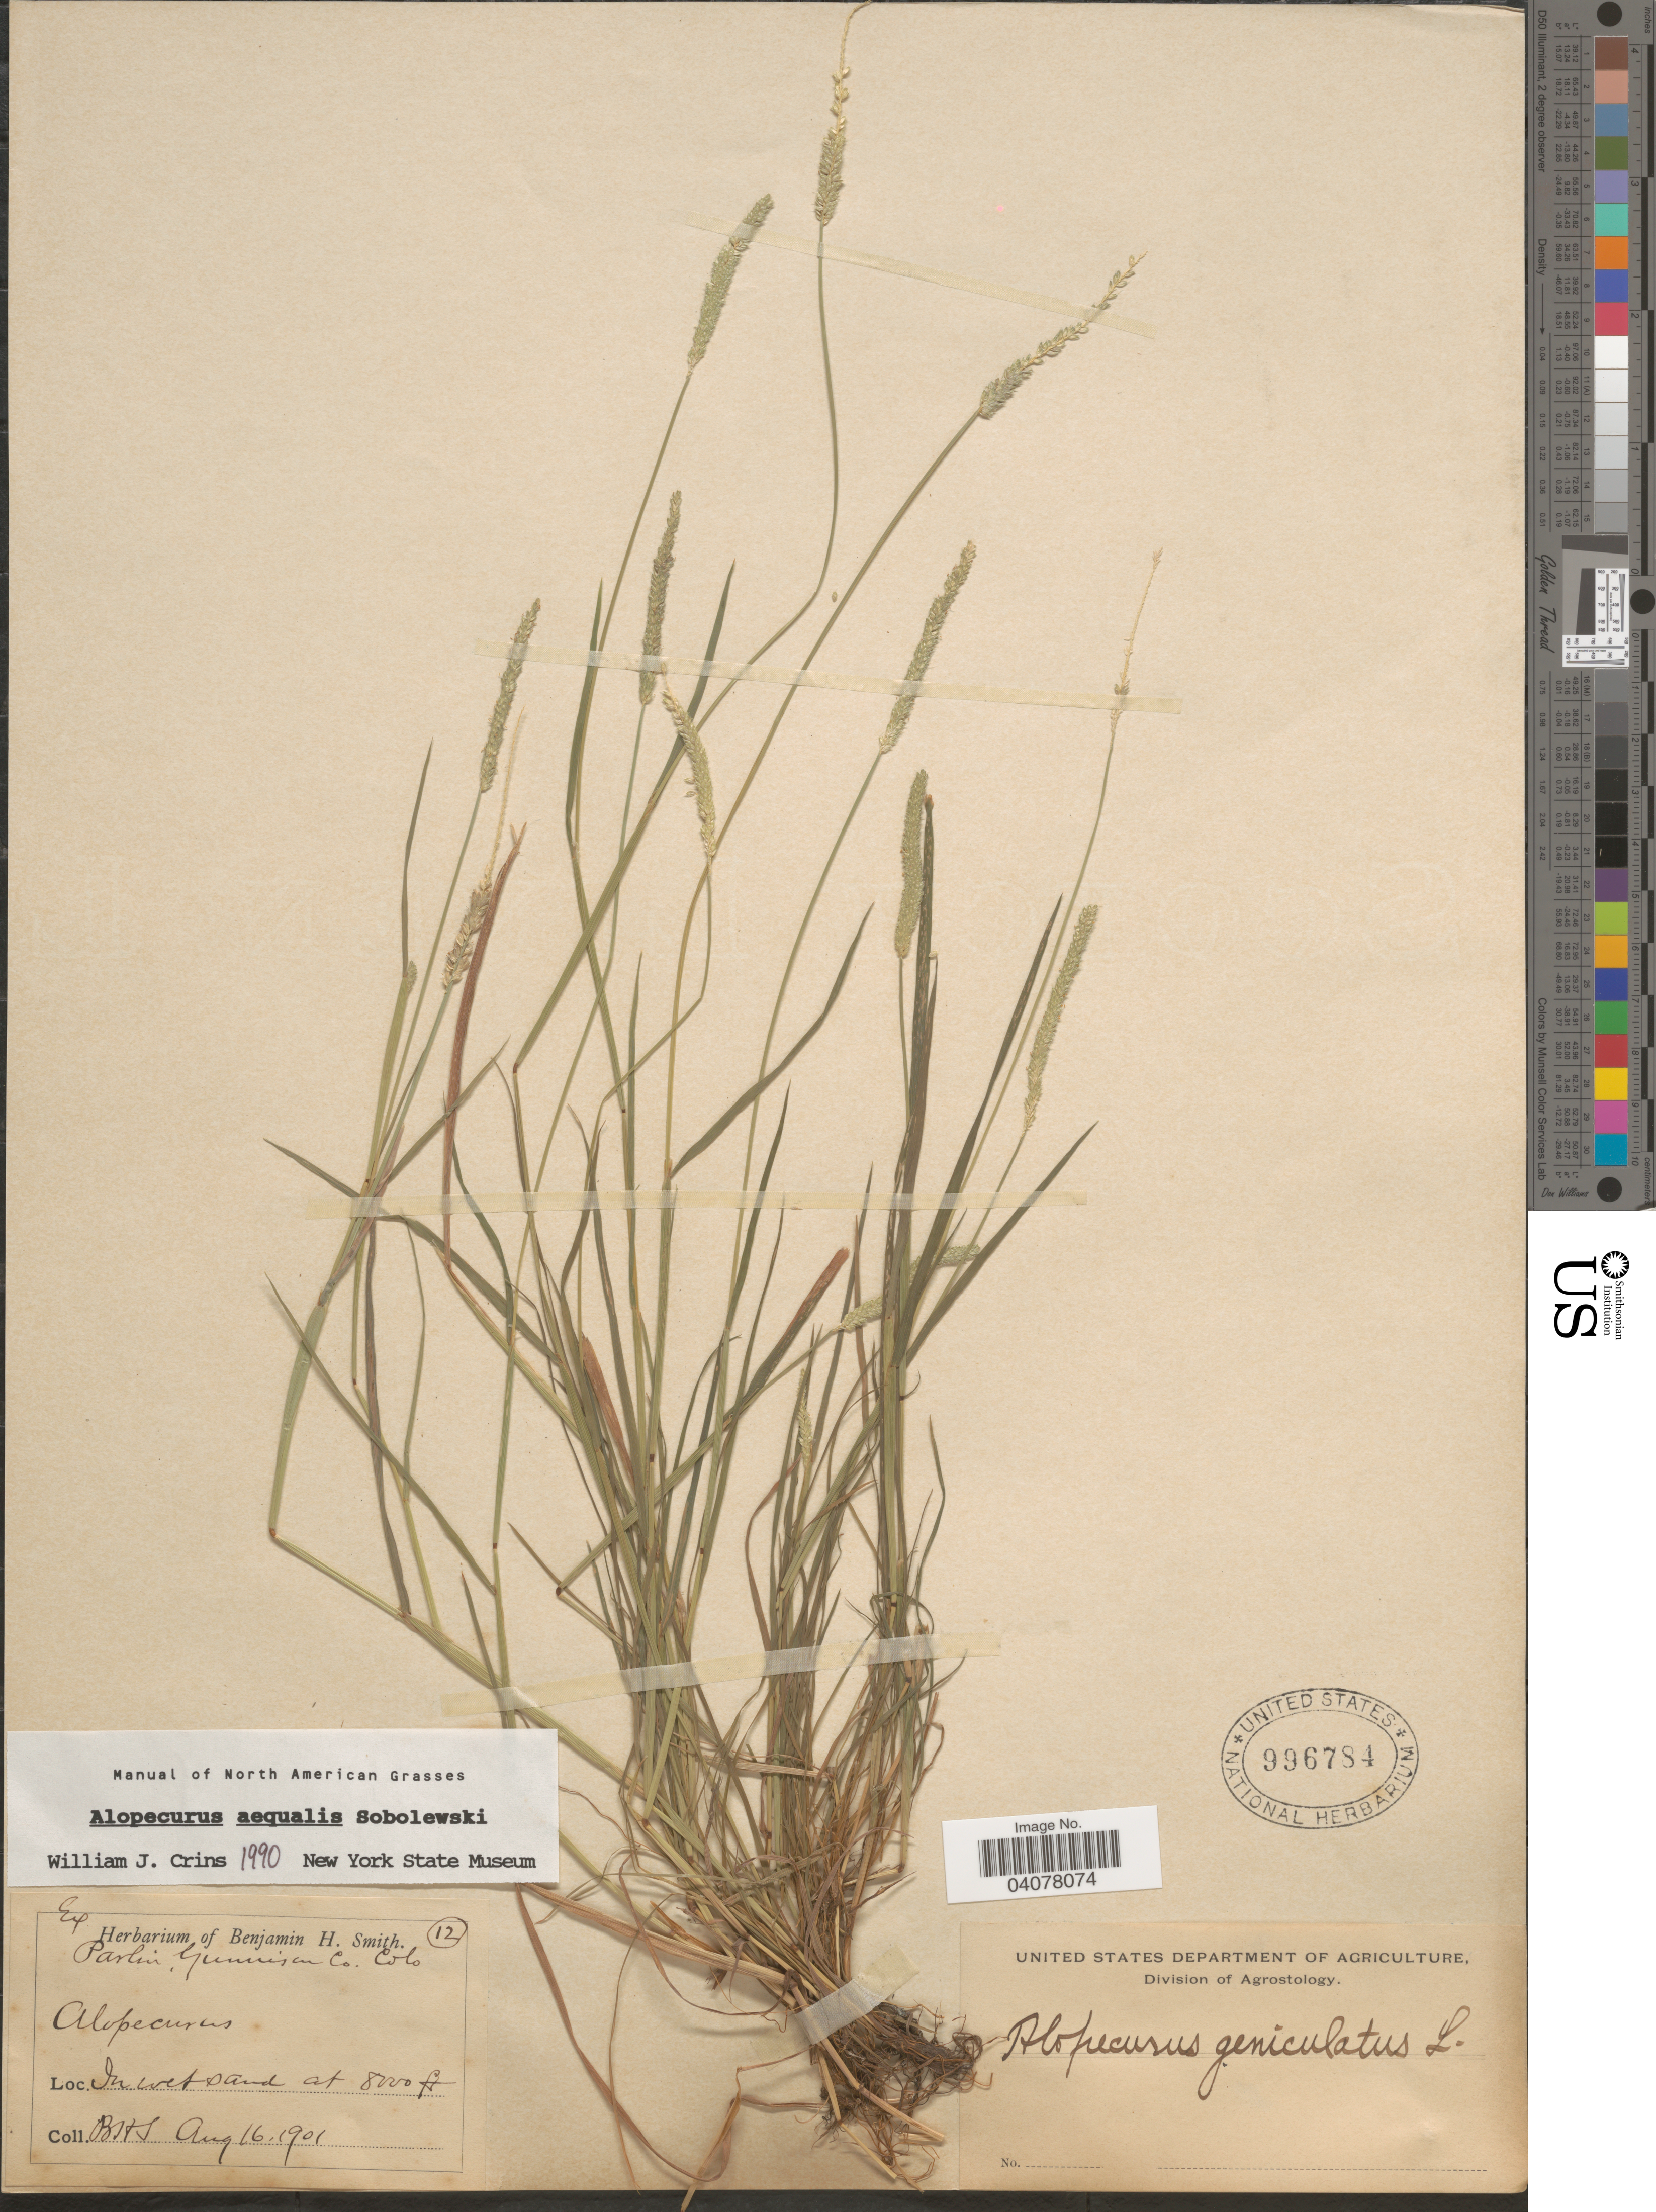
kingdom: Plantae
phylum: Tracheophyta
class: Liliopsida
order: Poales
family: Poaceae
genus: Alopecurus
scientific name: Alopecurus aequalis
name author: Sobol.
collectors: B. H. Smith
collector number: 12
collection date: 1901-08-16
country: United States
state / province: Colorado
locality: Parlin, Gunnison Co. In wet sand.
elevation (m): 2438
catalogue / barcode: US 996784